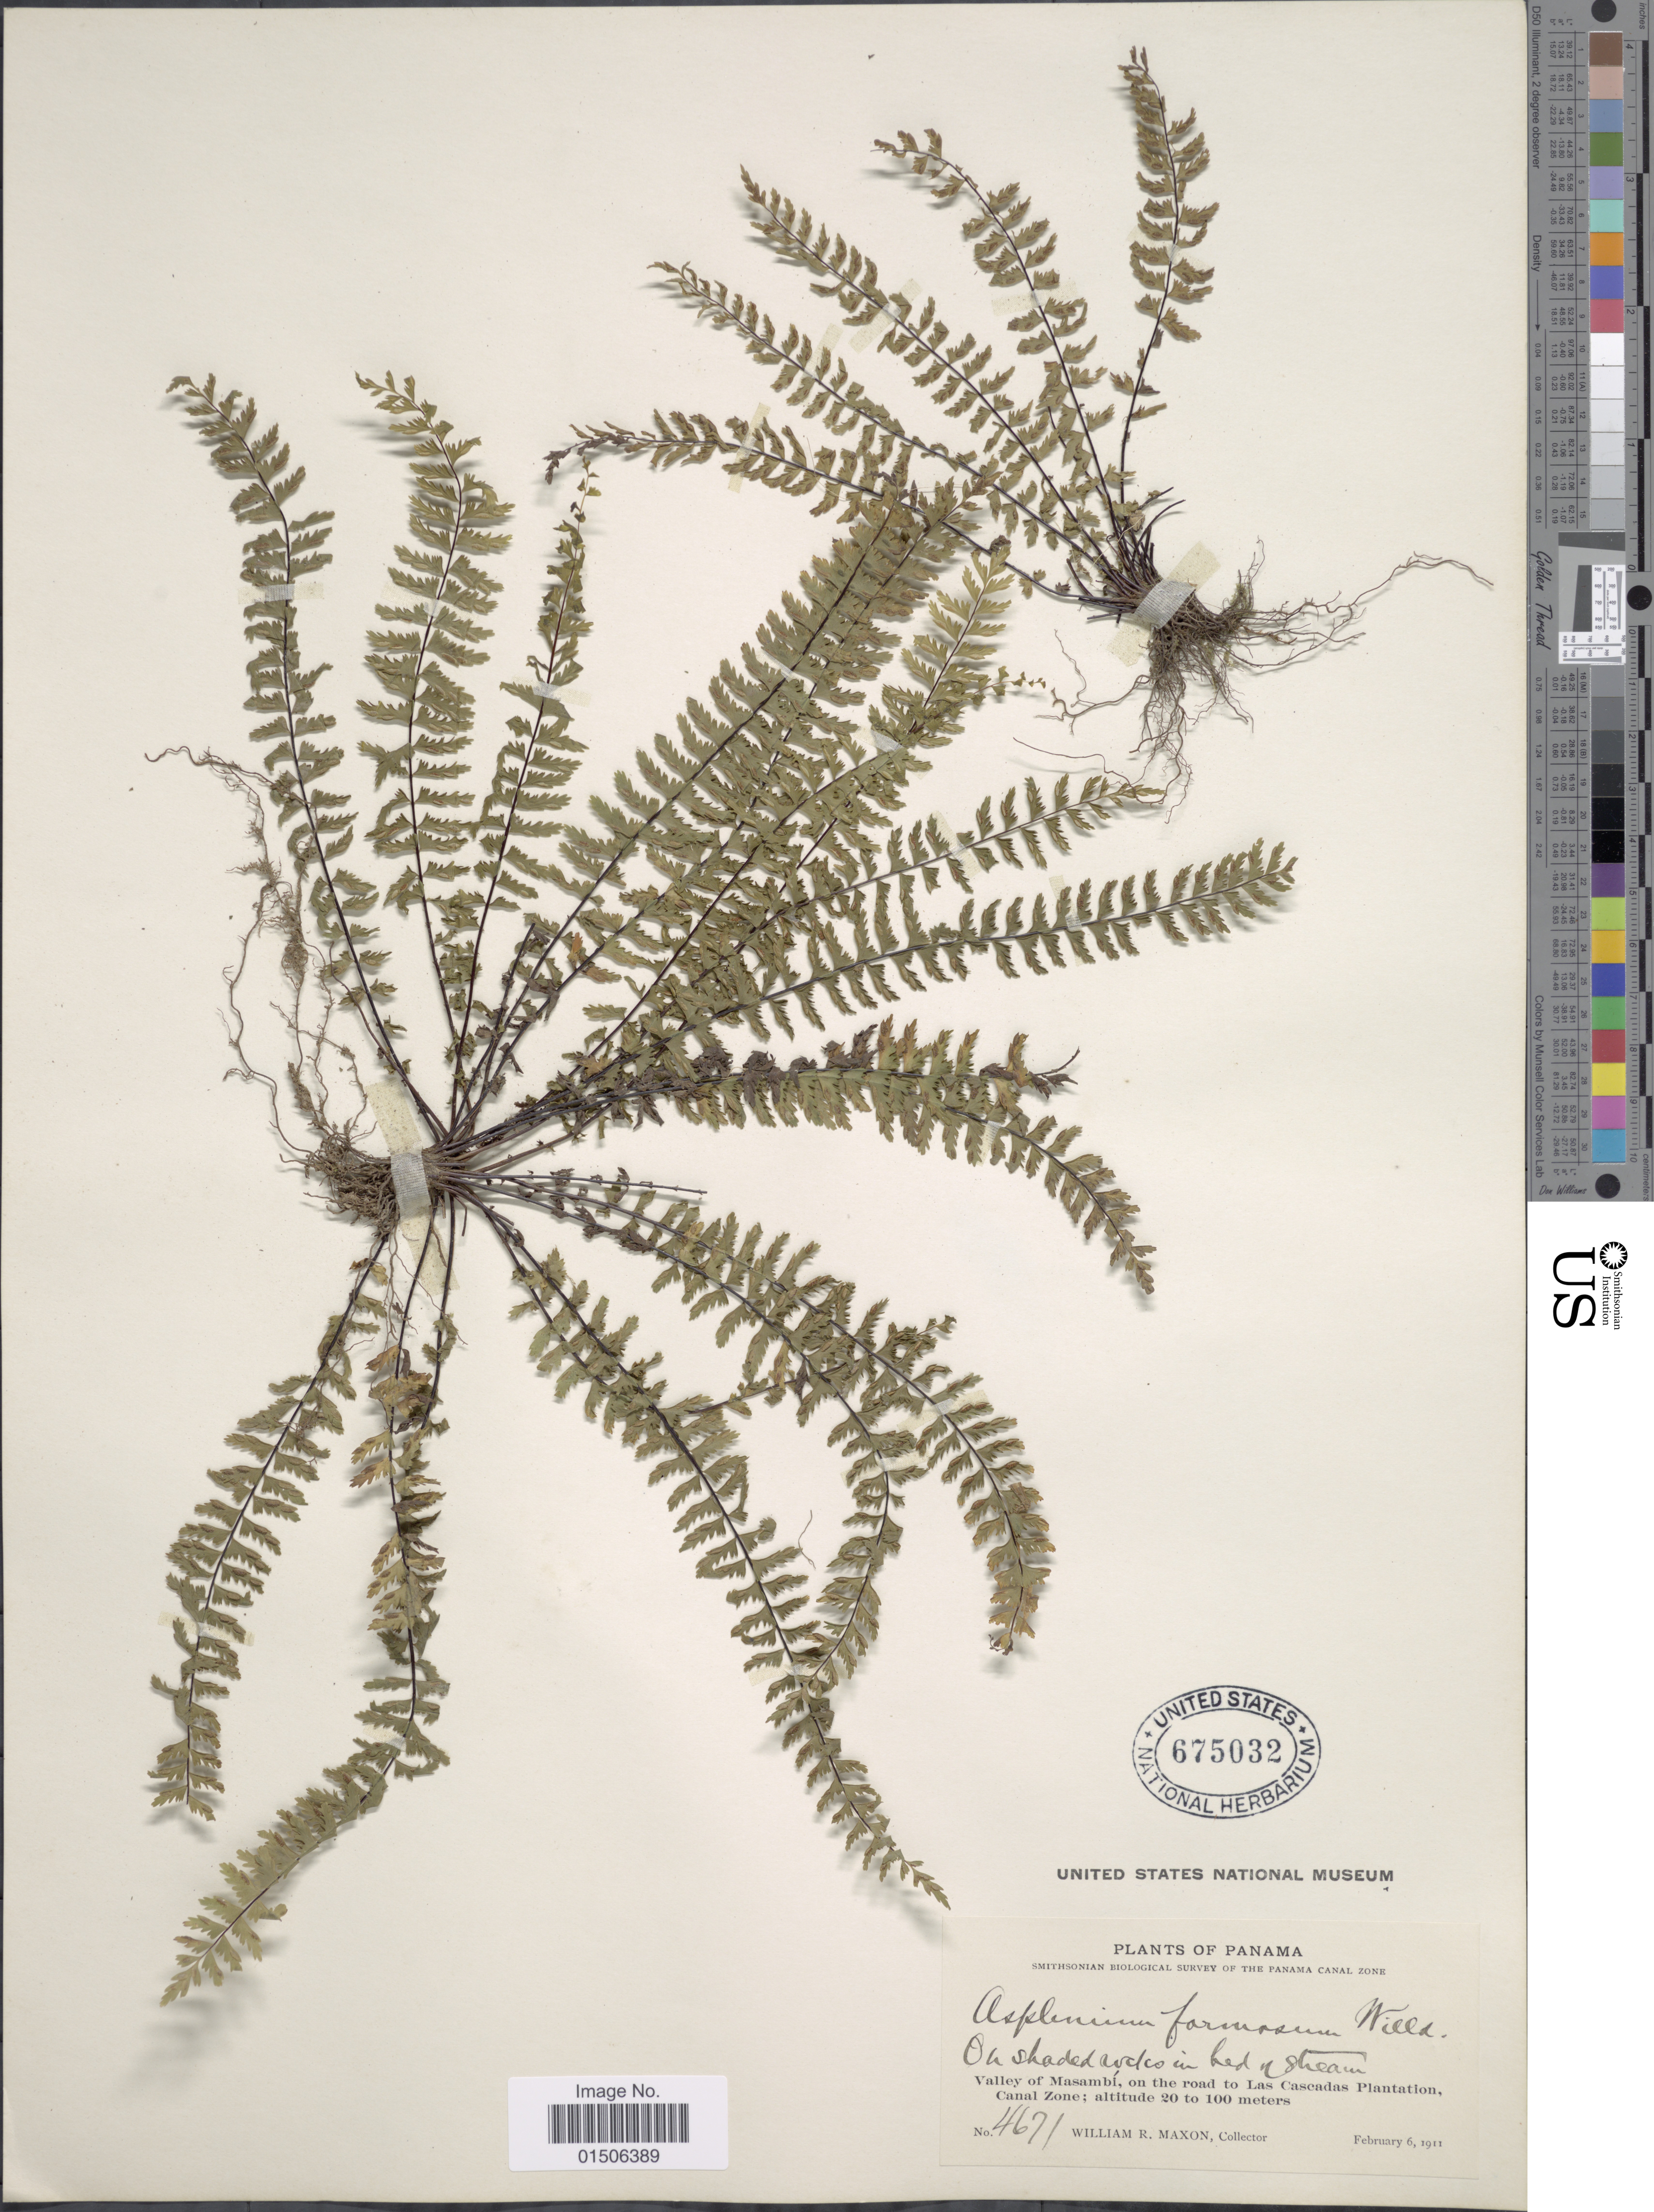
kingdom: Plantae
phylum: Tracheophyta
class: Polypodiopsida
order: Polypodiales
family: Aspleniaceae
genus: Asplenium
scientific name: Asplenium formosum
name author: Willd.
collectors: W. R. Maxon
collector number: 4671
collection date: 1911-02-06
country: Panama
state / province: Colón / Panamá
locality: On shaded rocks in bed of stream, Valley of Masambí, on the road to Las Cascadas Plantation, Canal Zone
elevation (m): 20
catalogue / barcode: US 675032